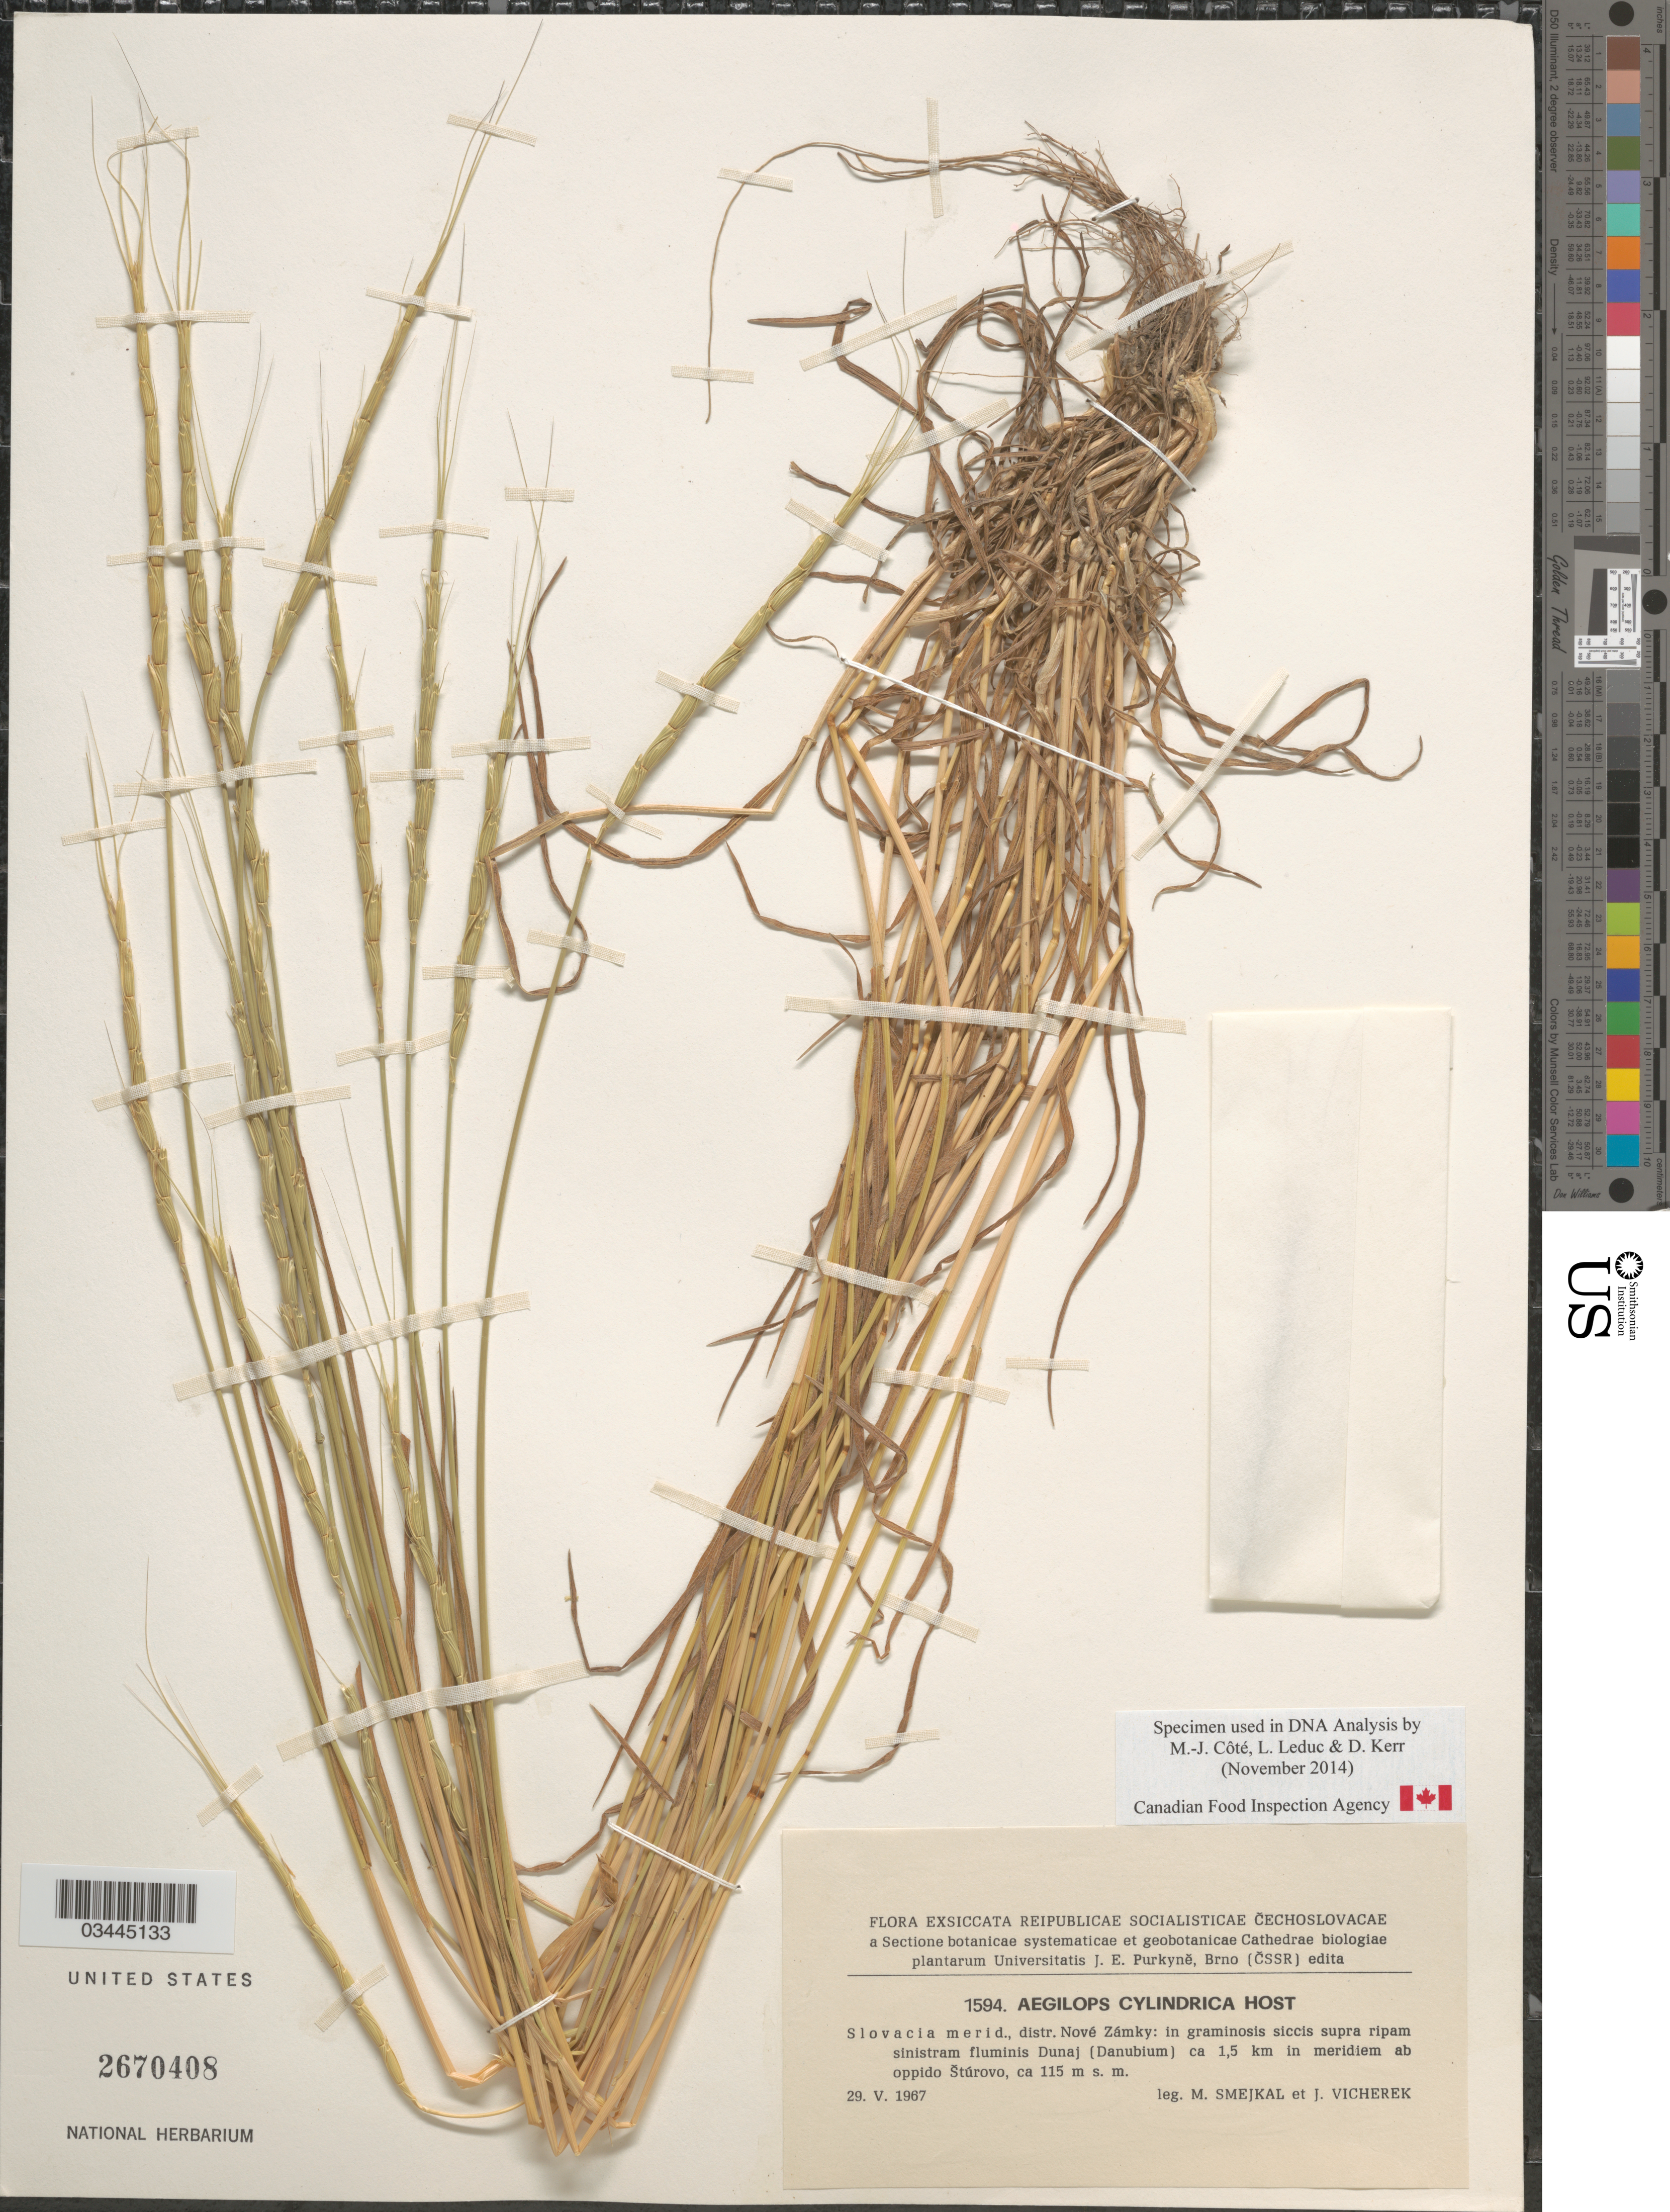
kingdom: Plantae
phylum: Tracheophyta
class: Liliopsida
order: Poales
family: Poaceae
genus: Aegilops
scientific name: Aegilops cylindrica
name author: Host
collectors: Smejkal, M. & Vicherek, J.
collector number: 1594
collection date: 1967-05-29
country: Slovakia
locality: Slovacia merid., distr. Nové Zámky: in graminosis siccis supra ripam sinistram fluminis Dunaj (Danubium) ca 1,5 km in meridiem ab oppido Štúrovo.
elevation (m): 115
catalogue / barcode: US 2670408